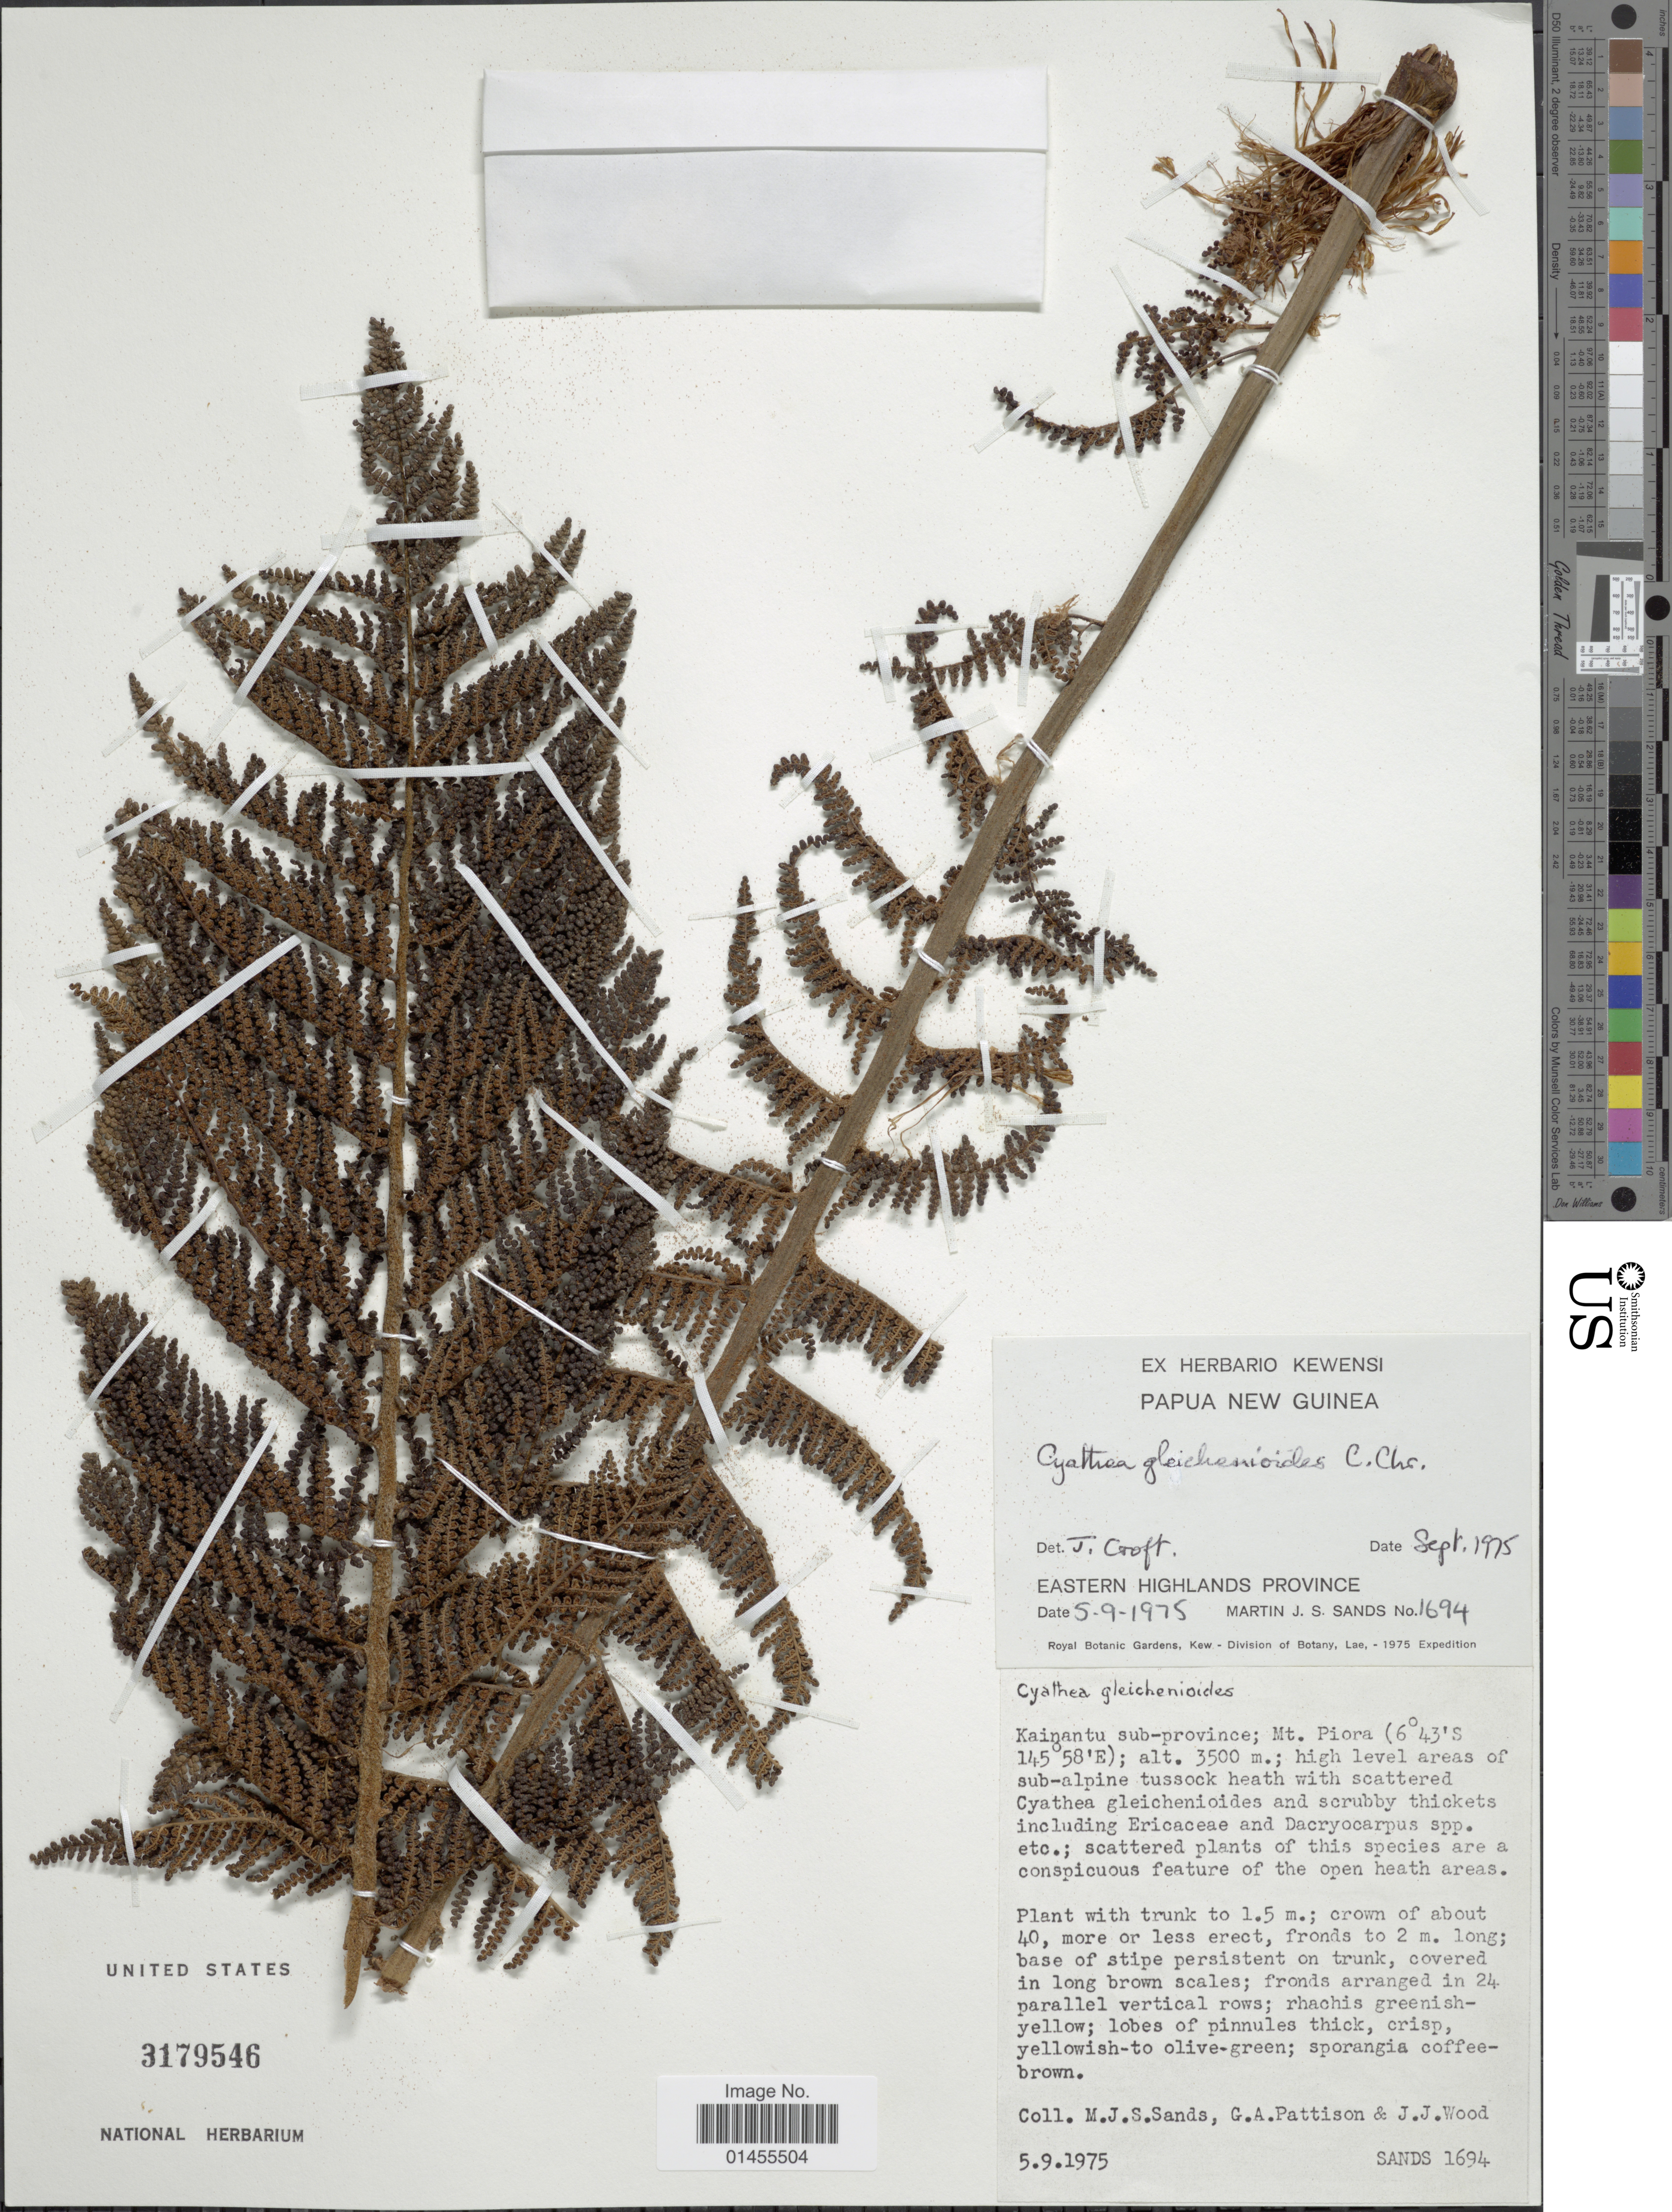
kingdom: Plantae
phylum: Tracheophyta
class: Polypodiopsida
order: Cyatheales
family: Cyatheaceae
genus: Alsophila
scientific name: Alsophila gleichenioides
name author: (C. Chr.) R.M. Tryon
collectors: M. Sands, G. Pattison & J. Wood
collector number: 1694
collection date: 1975-09-05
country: Papua New Guinea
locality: Eastern Highlands Province. Kainantu Sub-province; Mt. Piora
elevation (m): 3500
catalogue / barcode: US 3179546